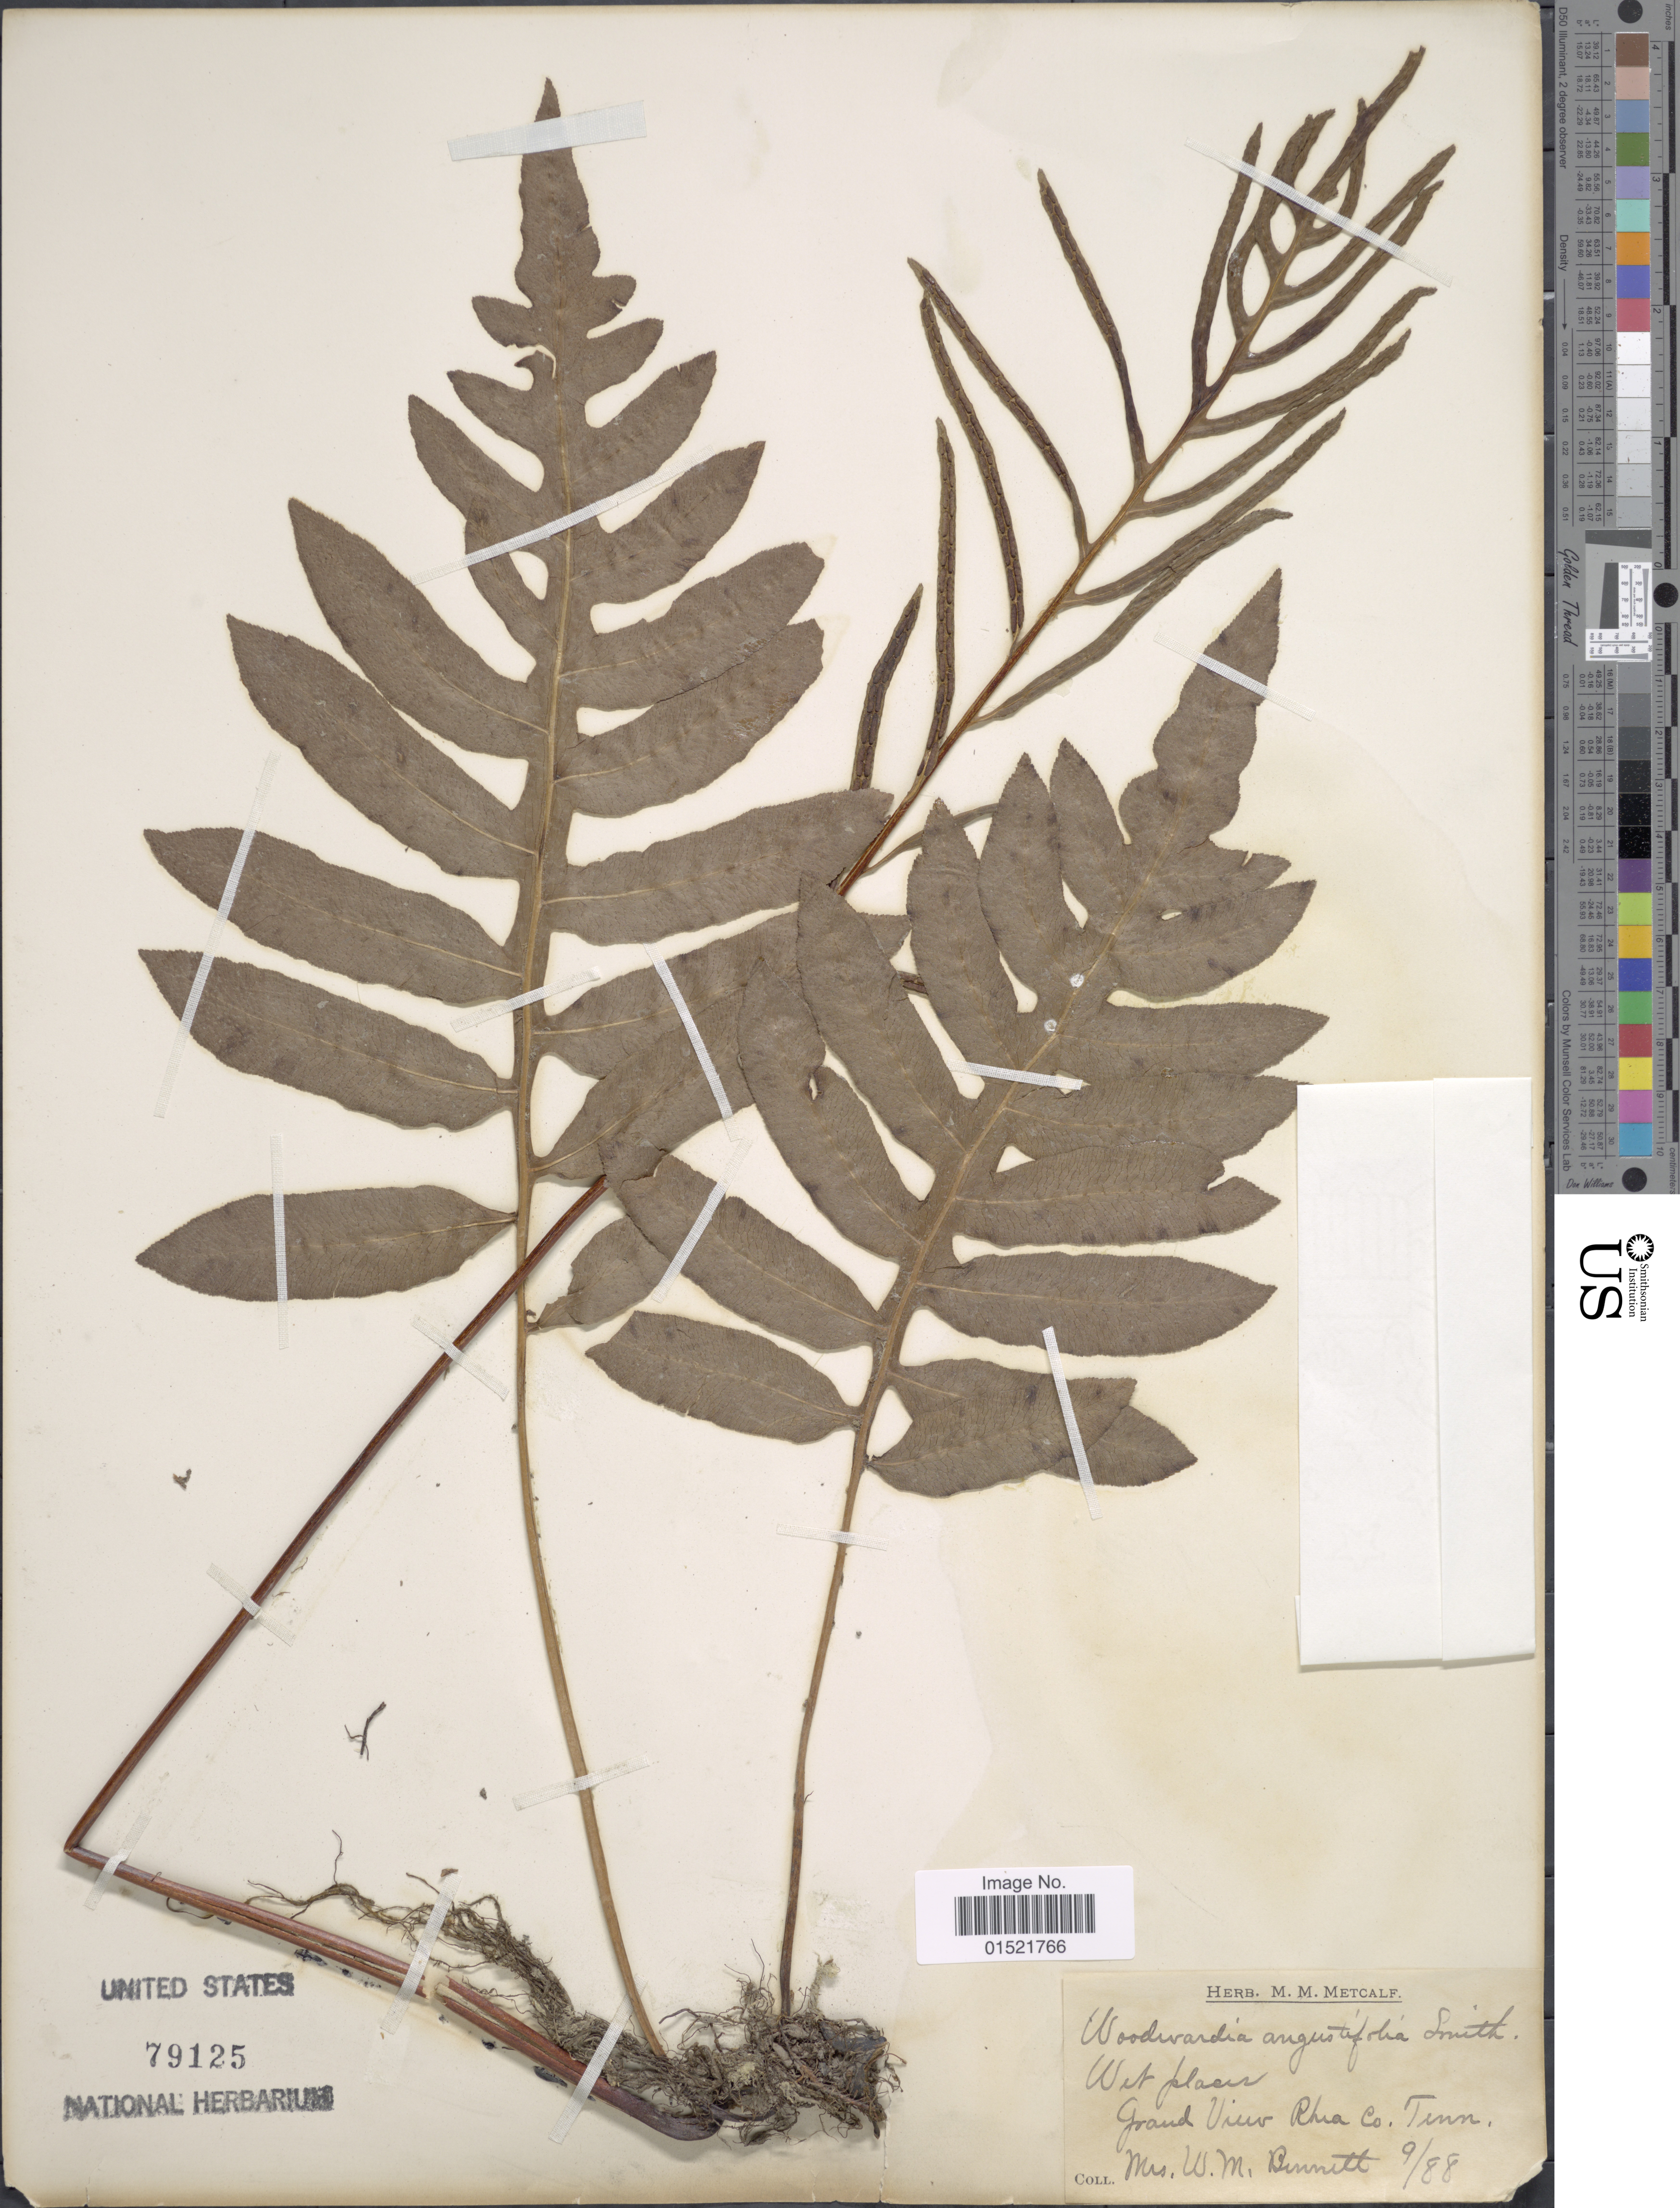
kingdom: Plantae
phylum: Tracheophyta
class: Polypodiopsida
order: Polypodiales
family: Blechnaceae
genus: Woodwardia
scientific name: Woodwardia areolata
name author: (L.) T. Moore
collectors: W. Bennett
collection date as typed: Transcribed d/m/y: /9/88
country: United States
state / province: Tennessee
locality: West Places, Grand View Rhea Co., Tenn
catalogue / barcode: US 79125